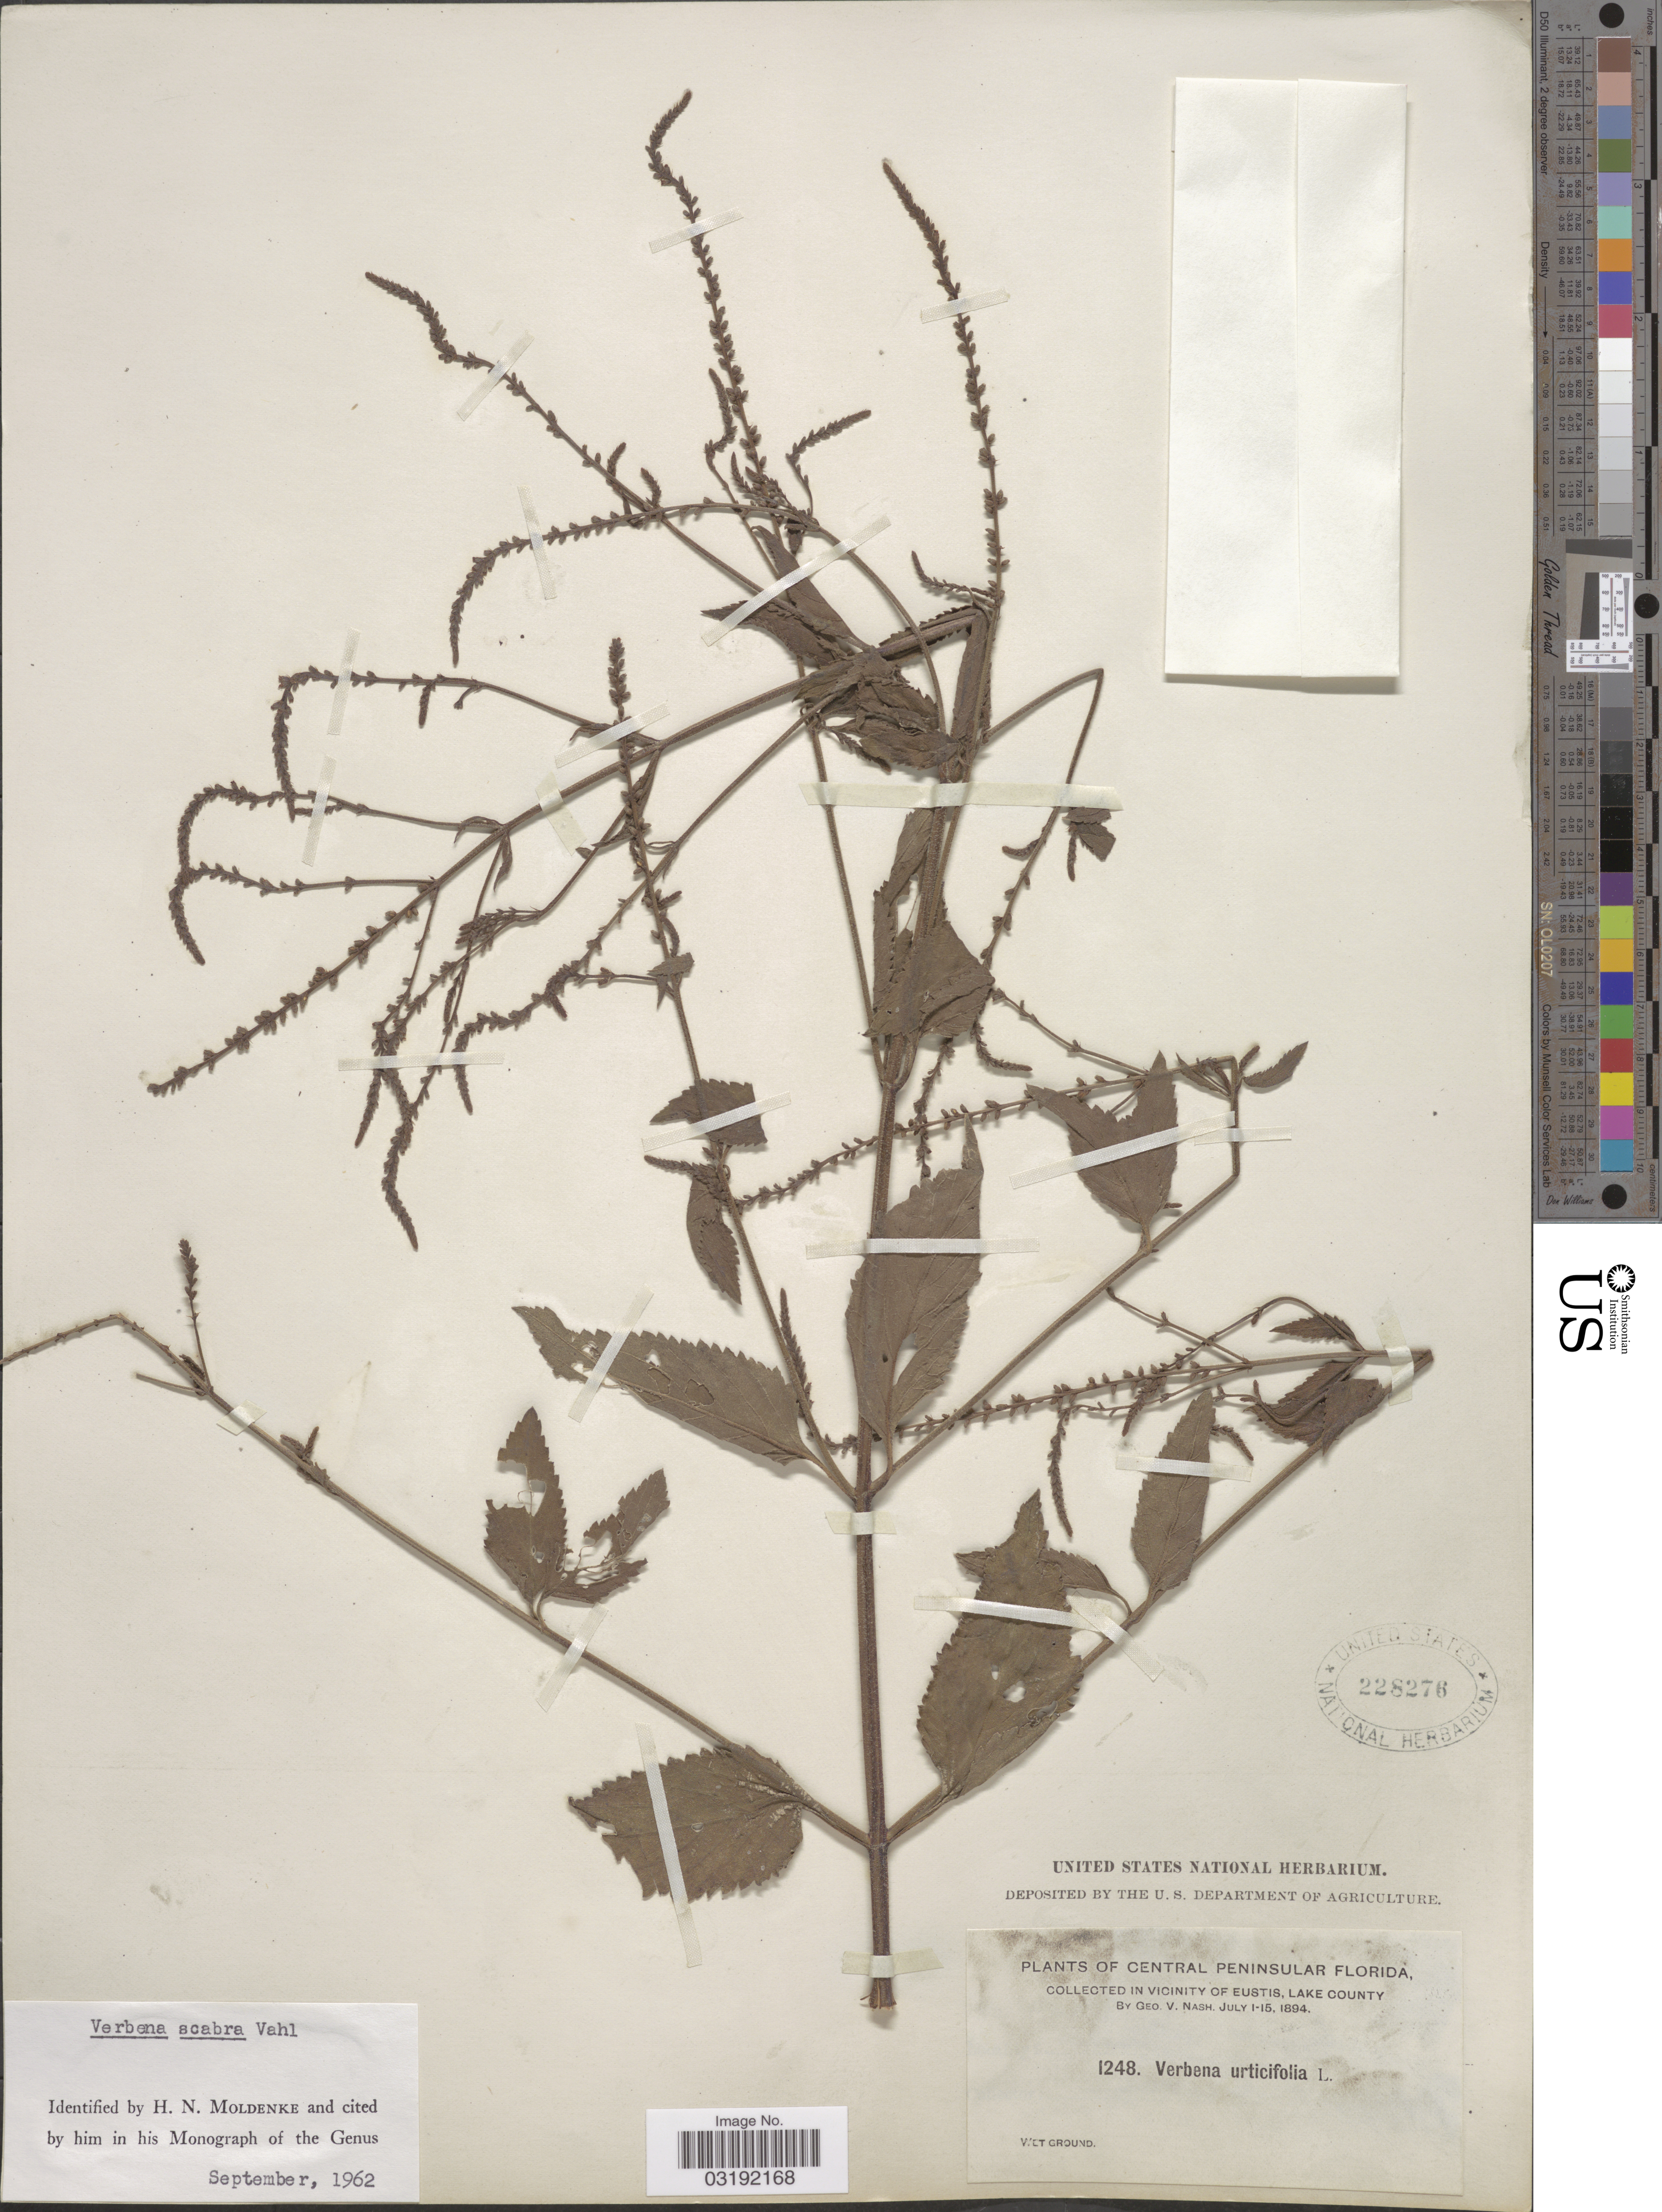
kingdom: Plantae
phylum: Tracheophyta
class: Magnoliopsida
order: Lamiales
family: Verbenaceae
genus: Verbena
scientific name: Verbena scabra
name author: Vahl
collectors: G. V. Nash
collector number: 1248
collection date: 1894-07-01/1894-07-15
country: United States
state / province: Florida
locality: Central Peninsular Florida, In vicinity of Eustis, Lake County.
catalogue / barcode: US 228276